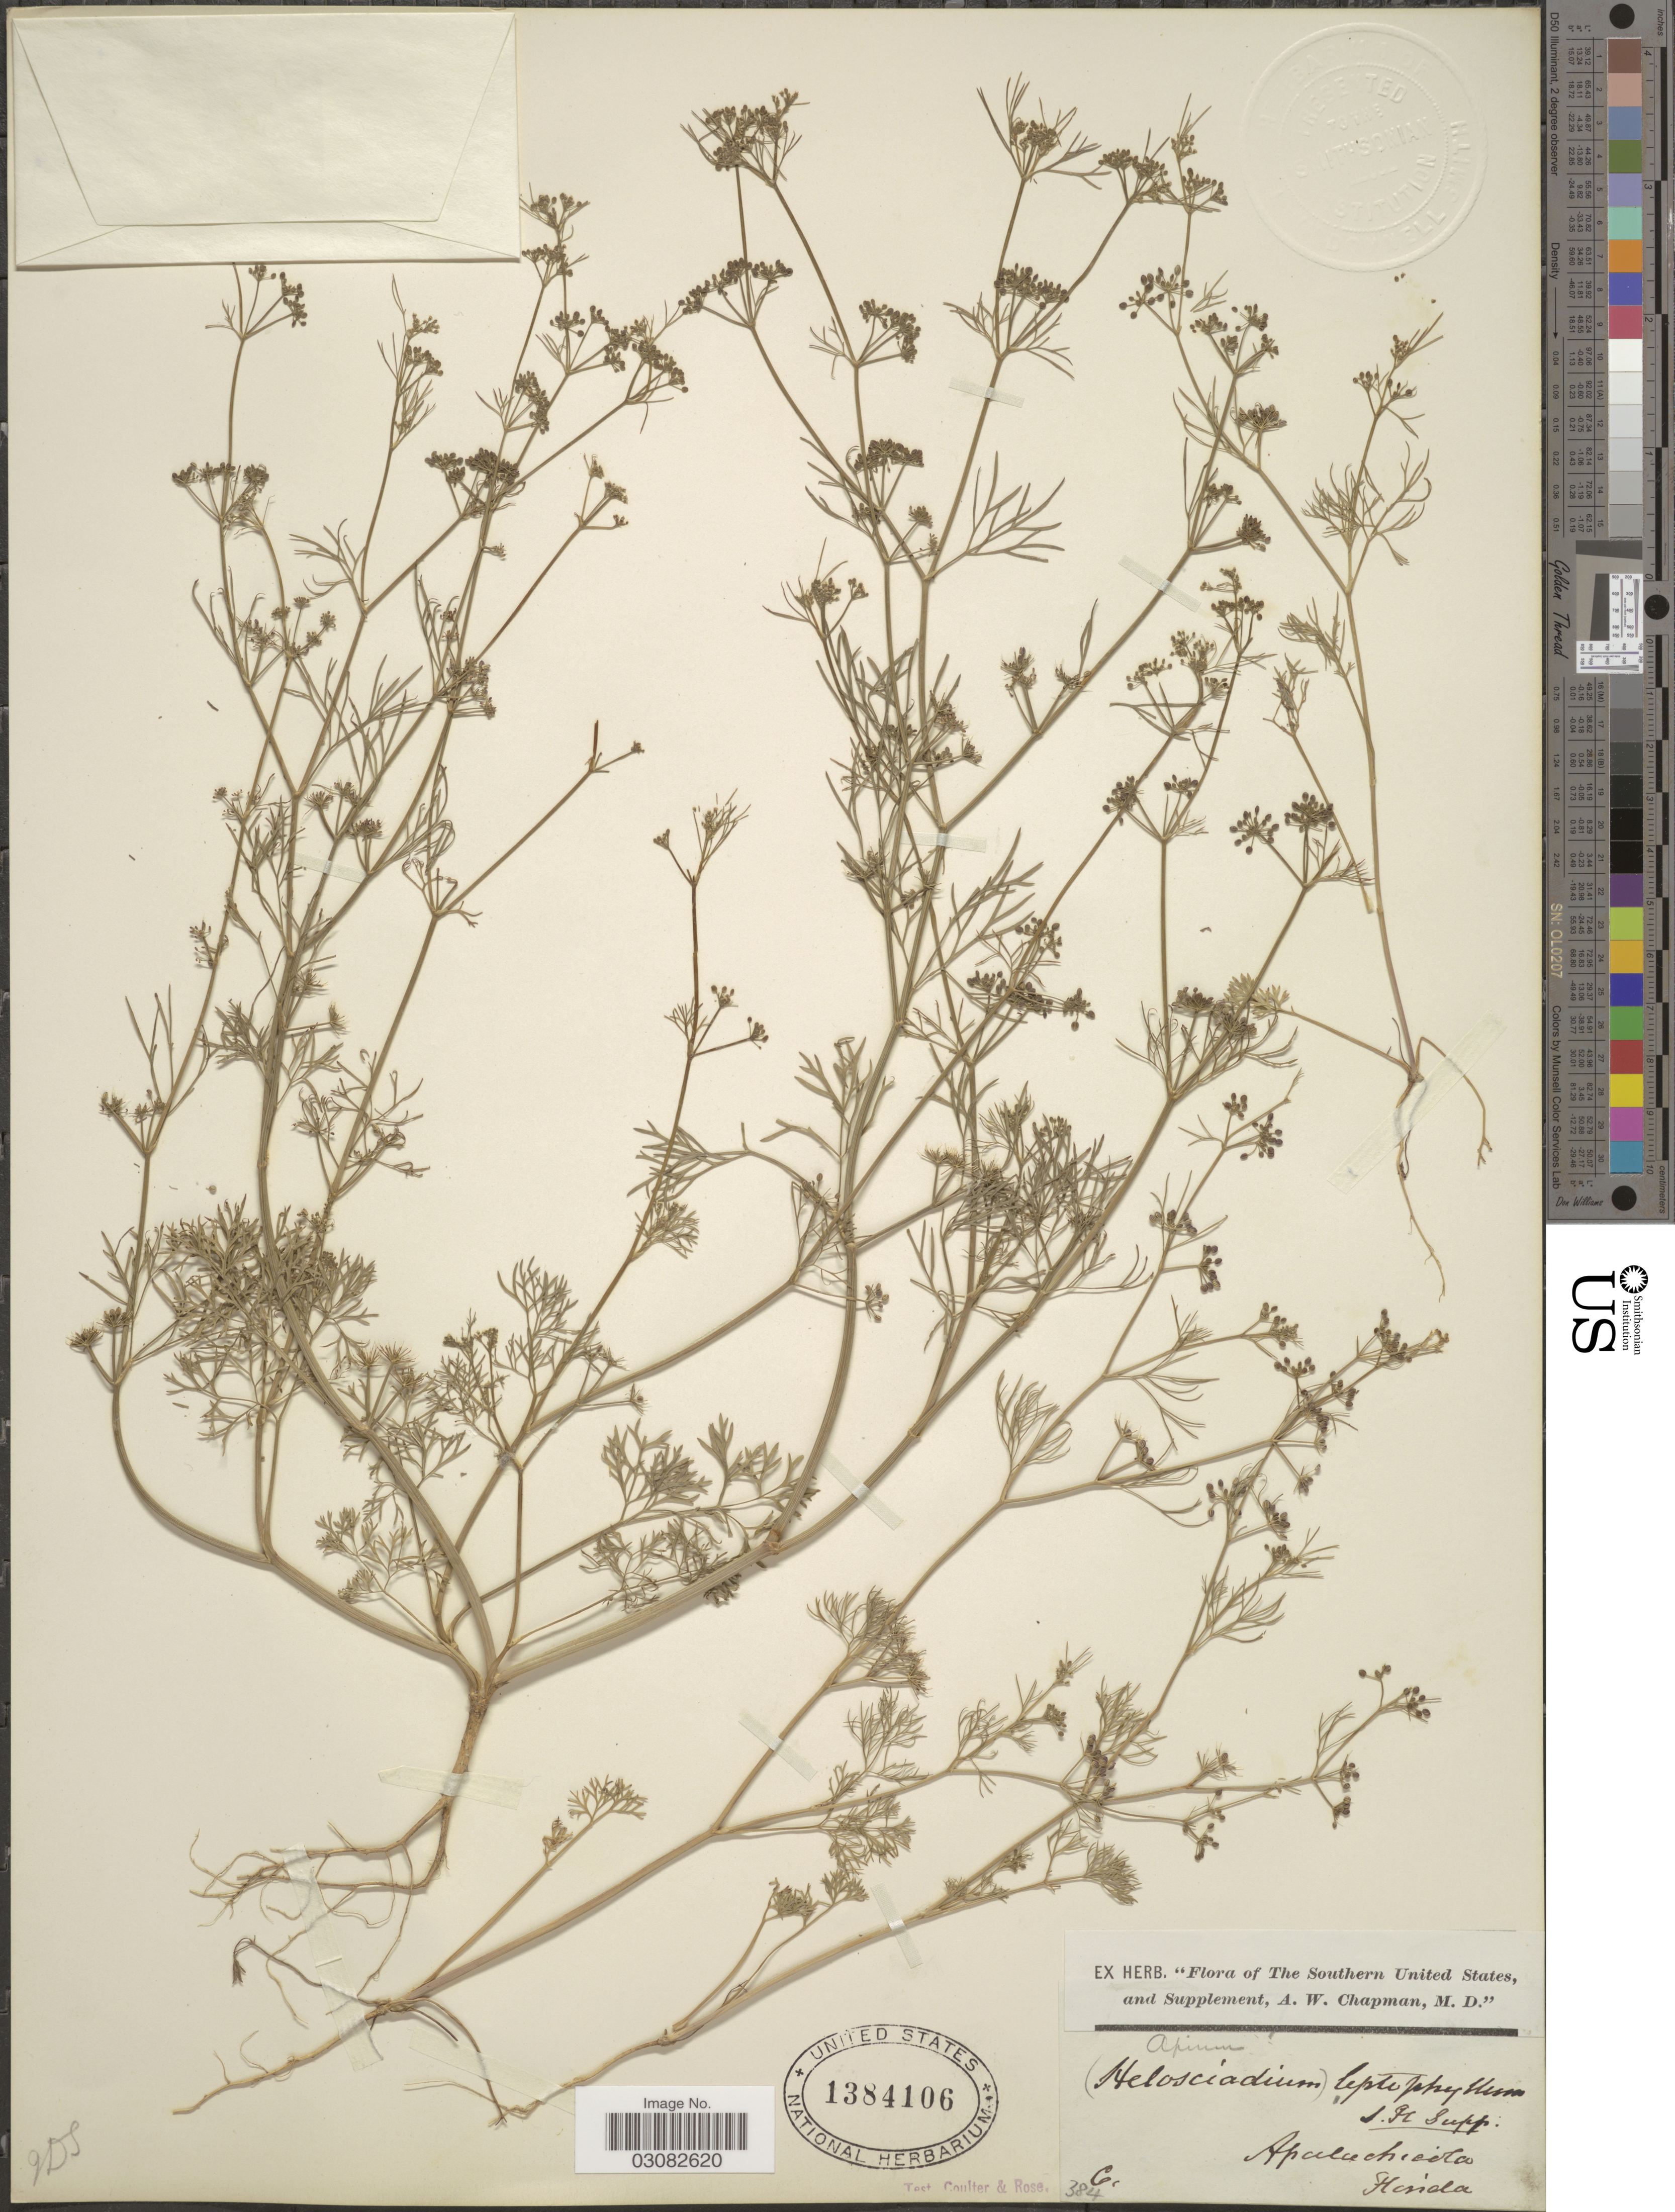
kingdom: Plantae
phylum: Tracheophyta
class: Magnoliopsida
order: Apiales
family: Apiaceae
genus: Apium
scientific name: Apium ammi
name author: (Jacq.) Urb.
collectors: A. W. Chapman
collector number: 384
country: United States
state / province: Florida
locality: The Southern United States, and Supplement. Apalachicola.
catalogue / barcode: US 1384106